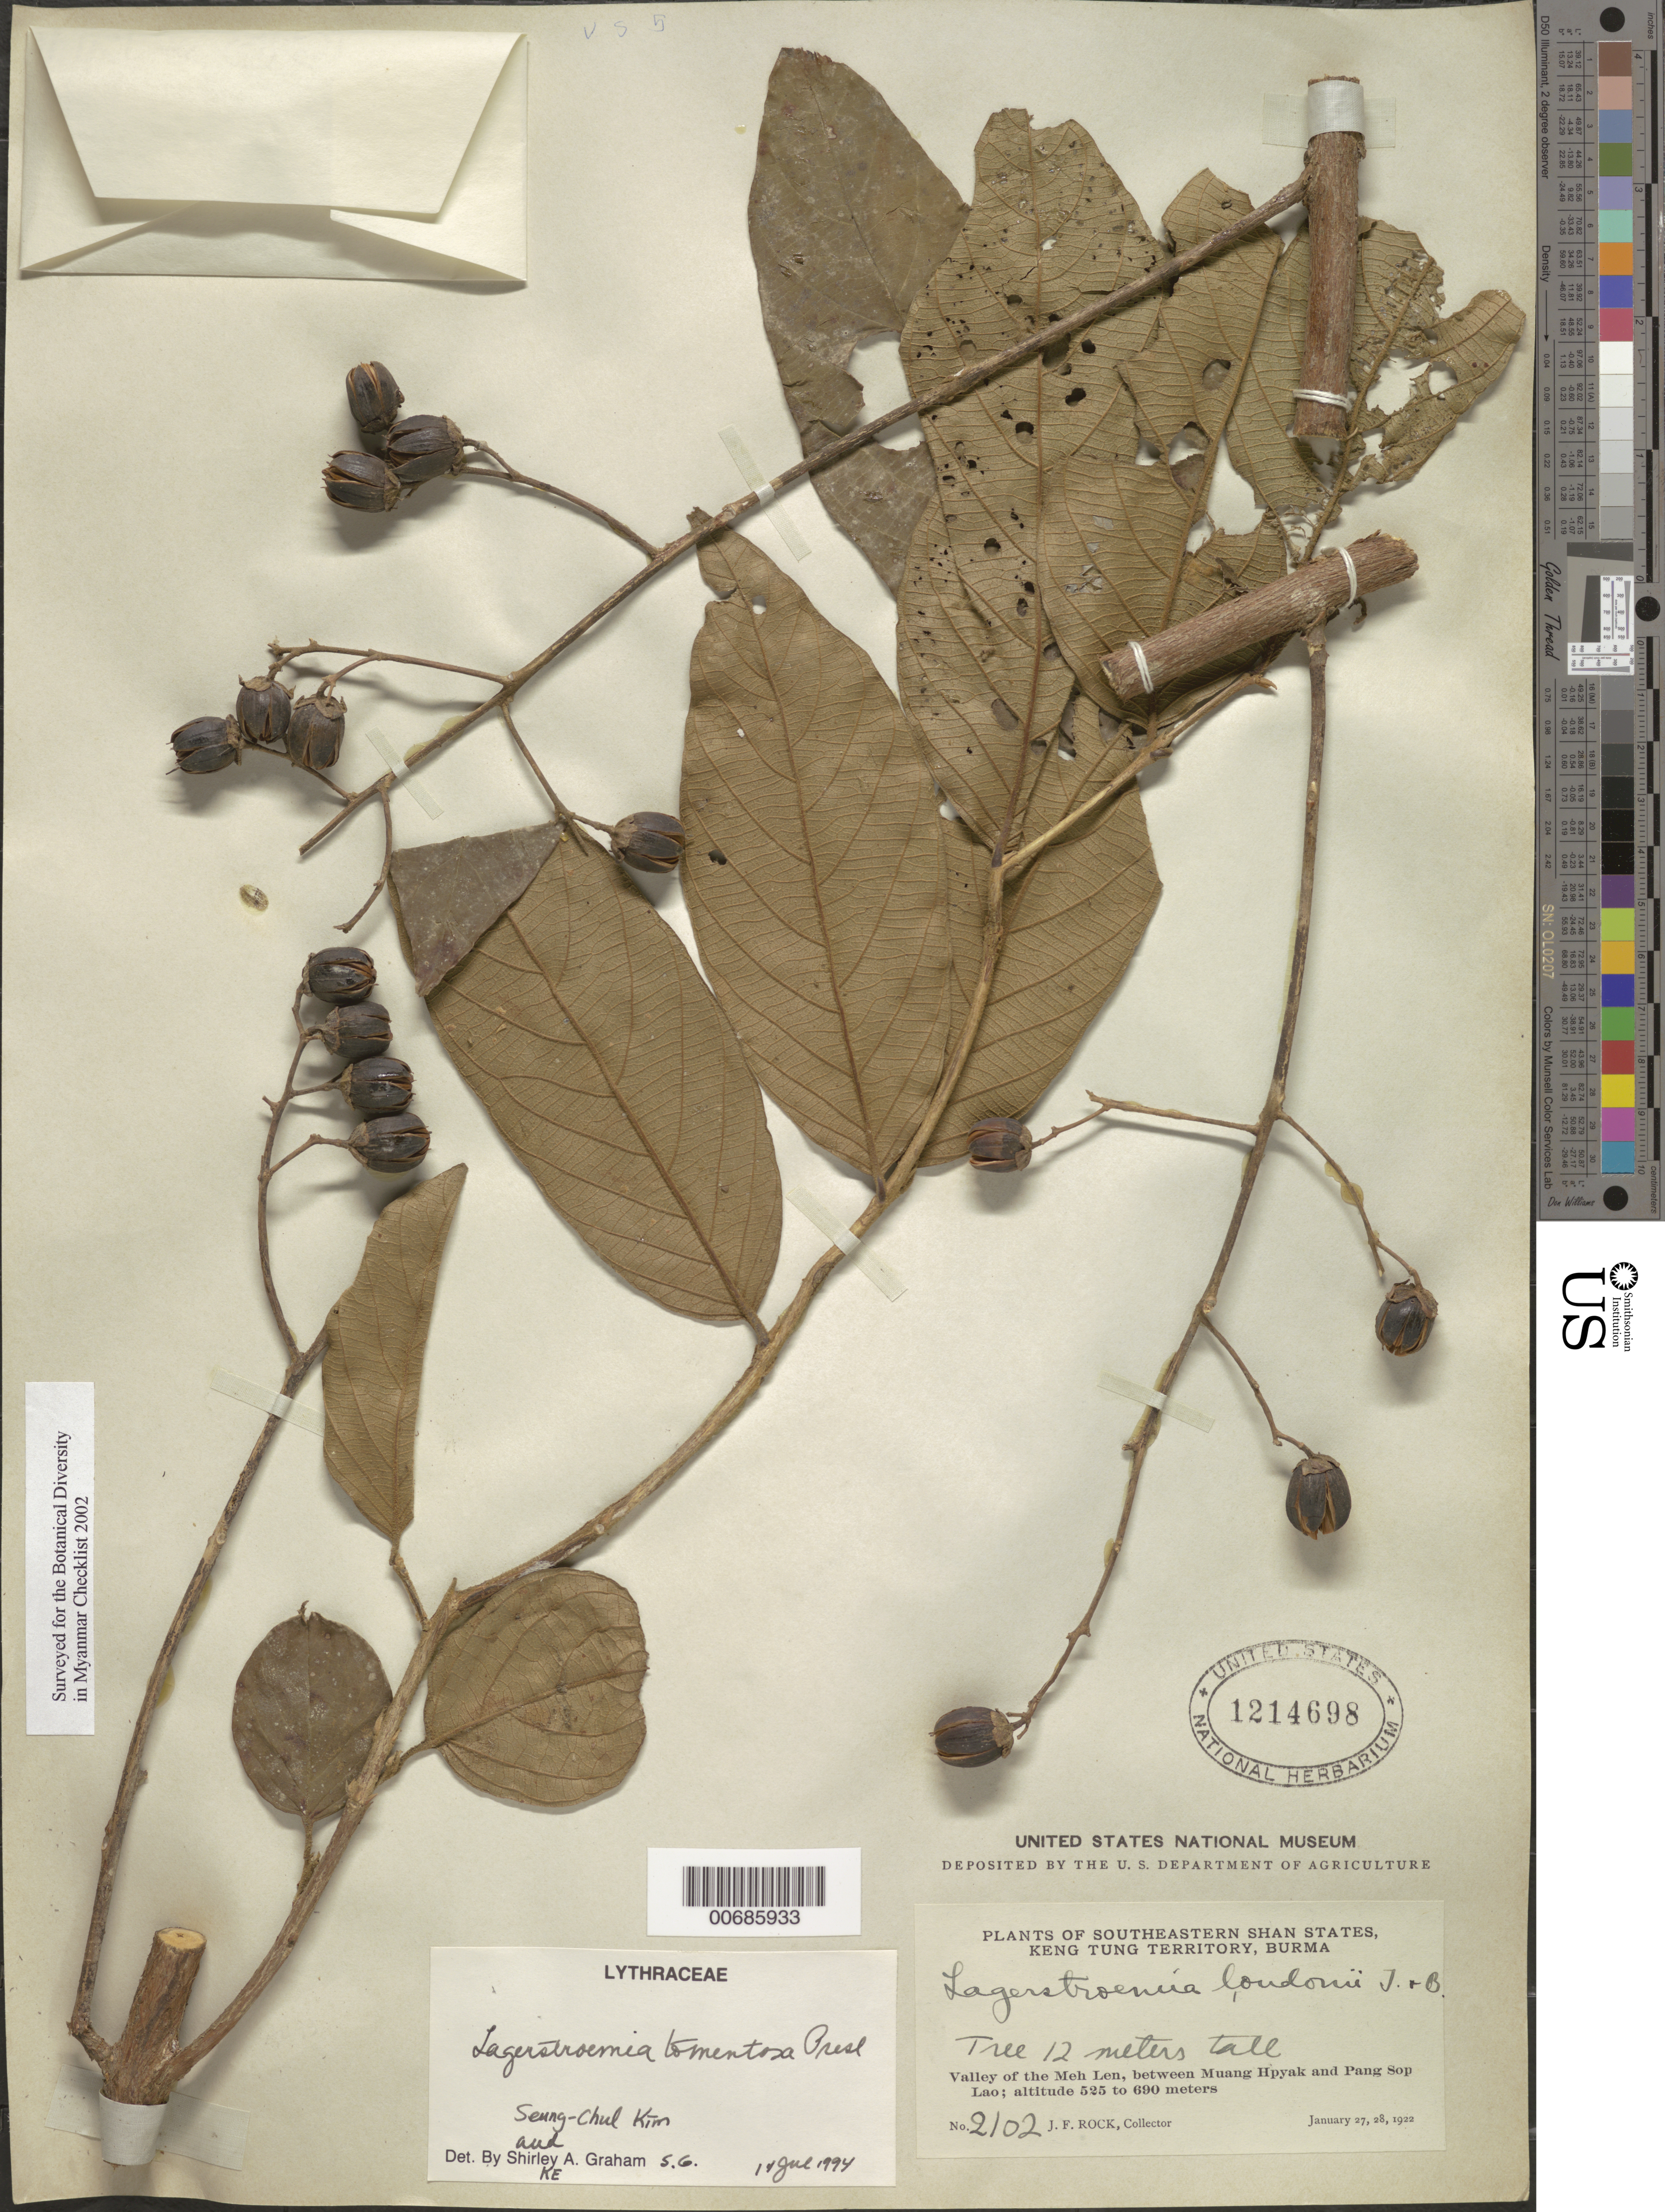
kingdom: Plantae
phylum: Tracheophyta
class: Magnoliopsida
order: Myrtales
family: Lythraceae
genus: Lagerstroemia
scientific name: Lagerstroemia tomentosa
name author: C. Presl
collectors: J. F. Rock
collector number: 2102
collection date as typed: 27 Jan 1922 to 28 Jan 1922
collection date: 1922-01-27/1922-01-28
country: Myanmar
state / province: Shan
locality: Southeastern Shan States, Keng Tung Terr., Meh Len valley, betw. Muang Hpyak & Pang Sop Lao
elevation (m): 525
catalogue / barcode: US 1214698